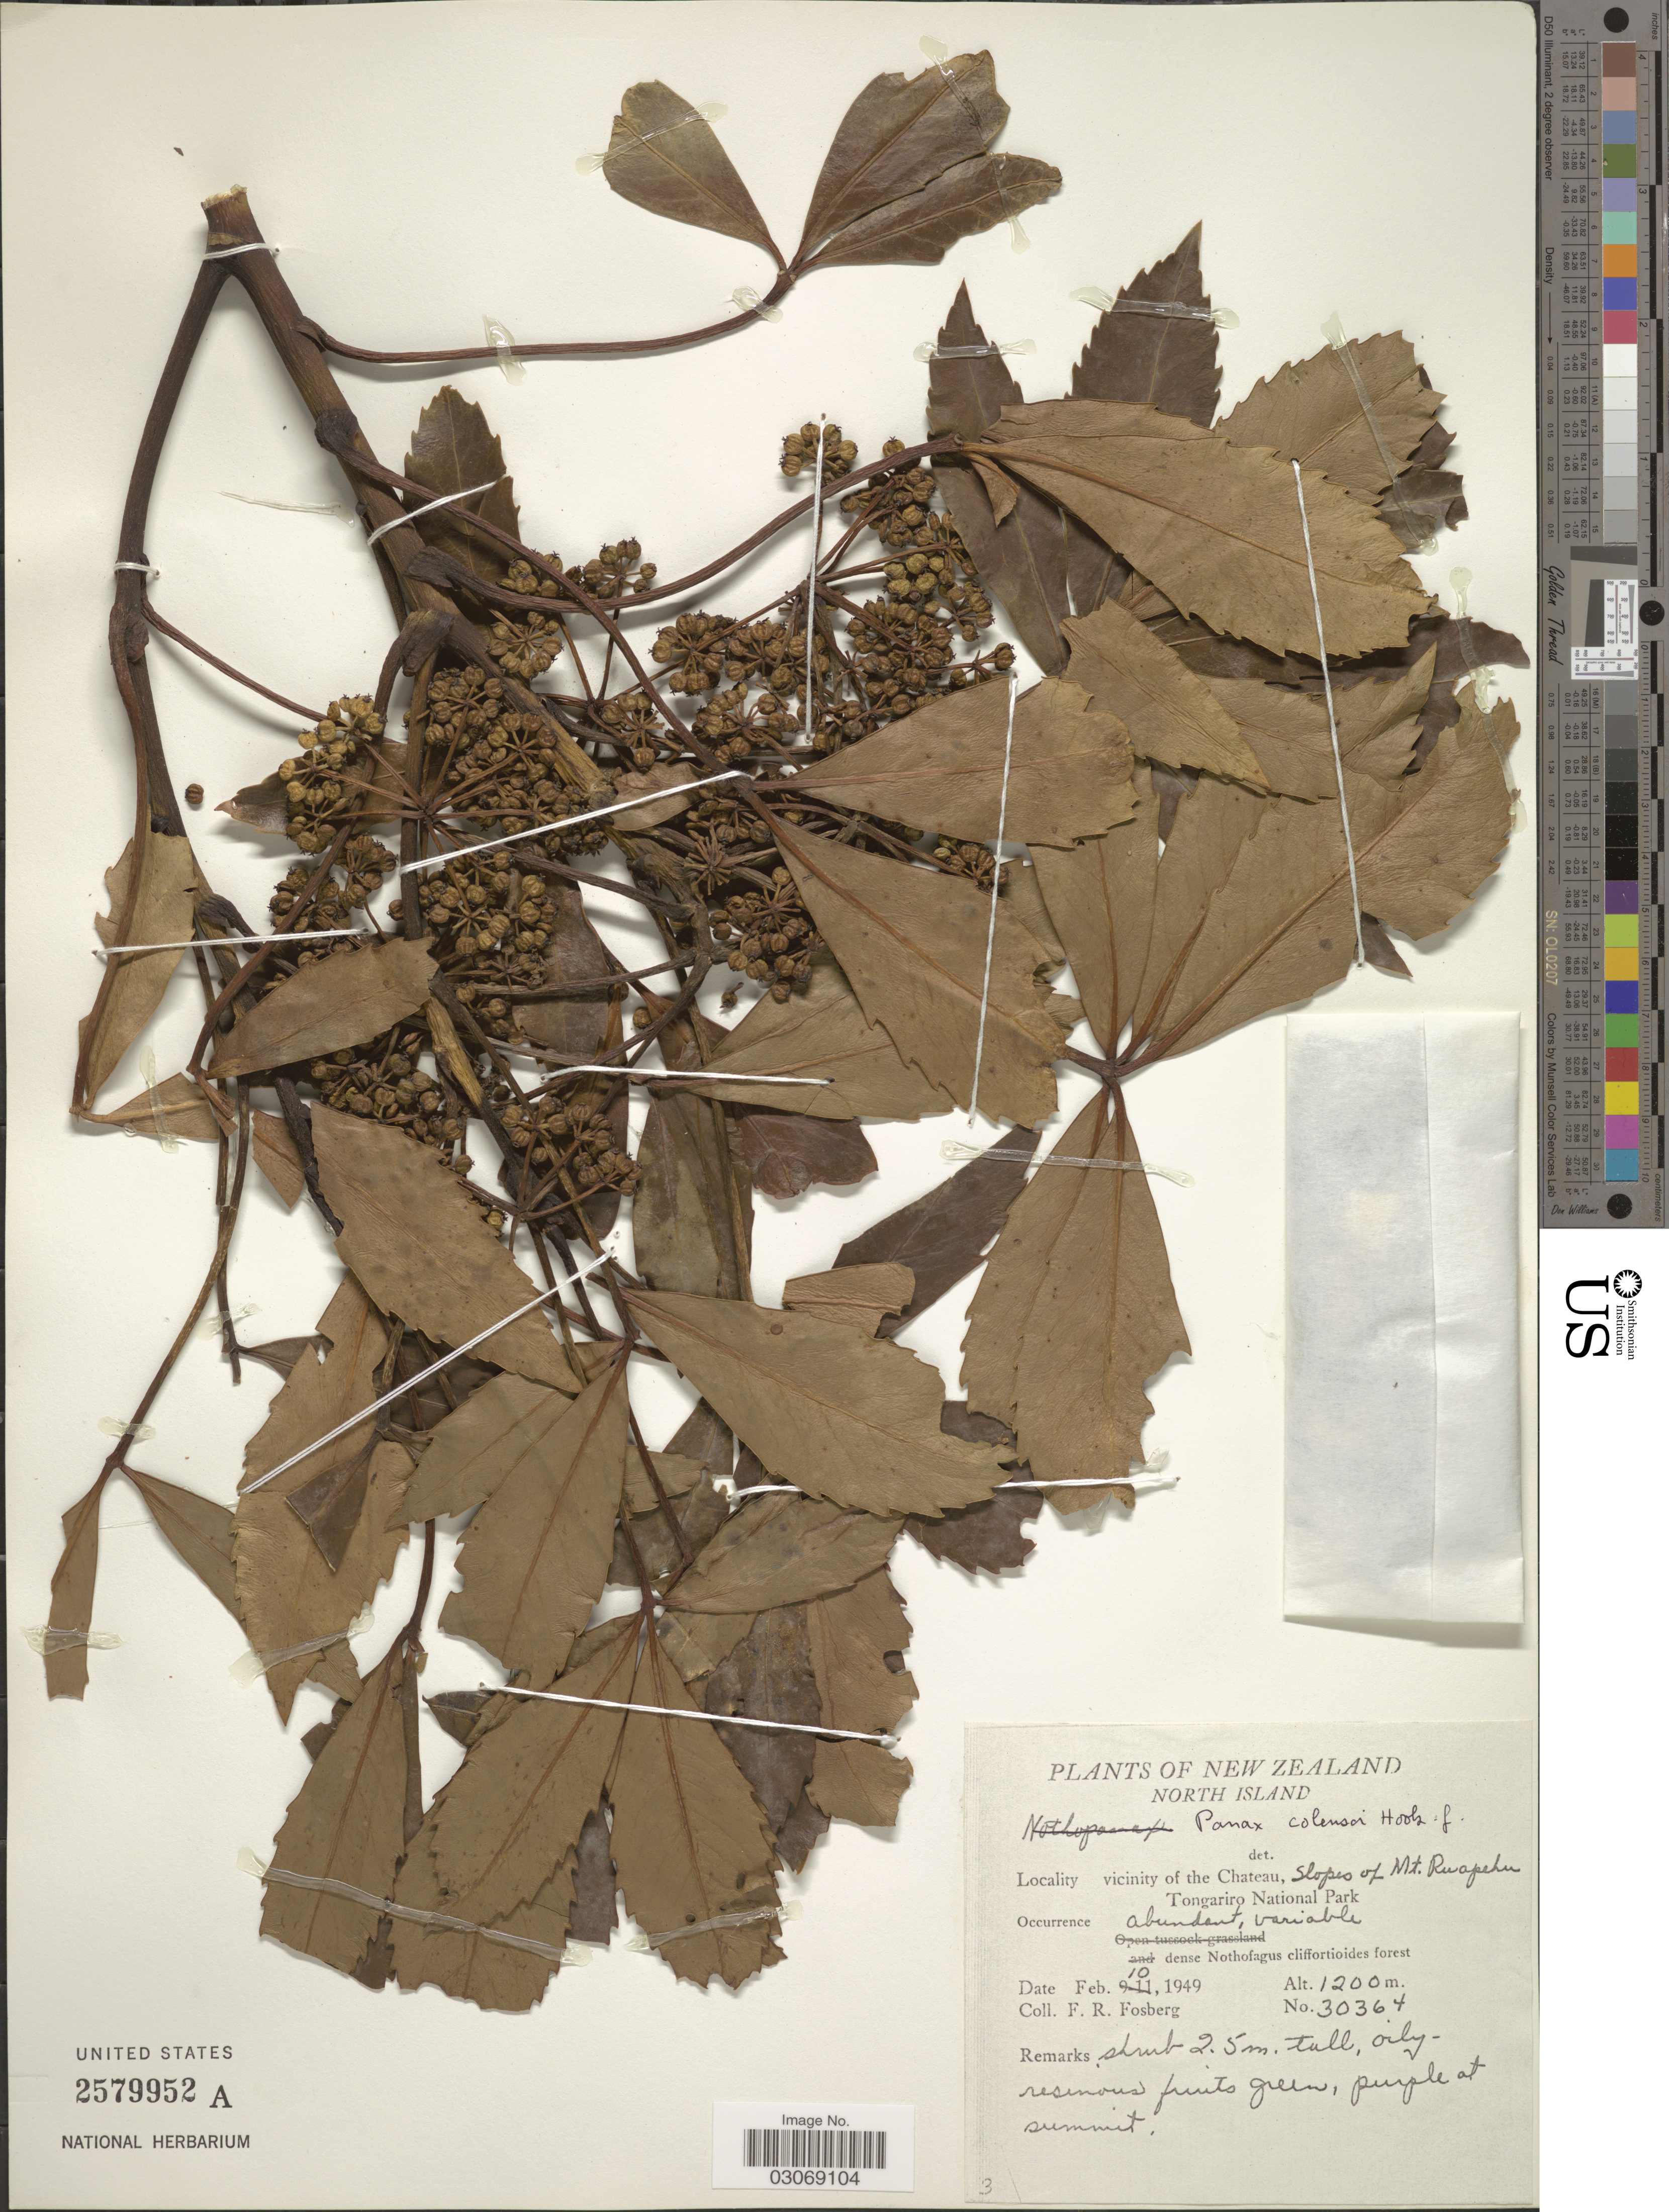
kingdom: Plantae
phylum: Tracheophyta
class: Magnoliopsida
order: Apiales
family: Araliaceae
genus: Nothopanax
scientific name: Nothopanax colensoi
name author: (Hook. f.) Seem.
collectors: F. R. Fosberg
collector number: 30364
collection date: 1949-02-10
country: New Zealand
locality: North Island, vicinity of the Chateau, slopes of Mt. Ruapehu, Tongariro National Park.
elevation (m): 1200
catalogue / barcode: US 2579952A